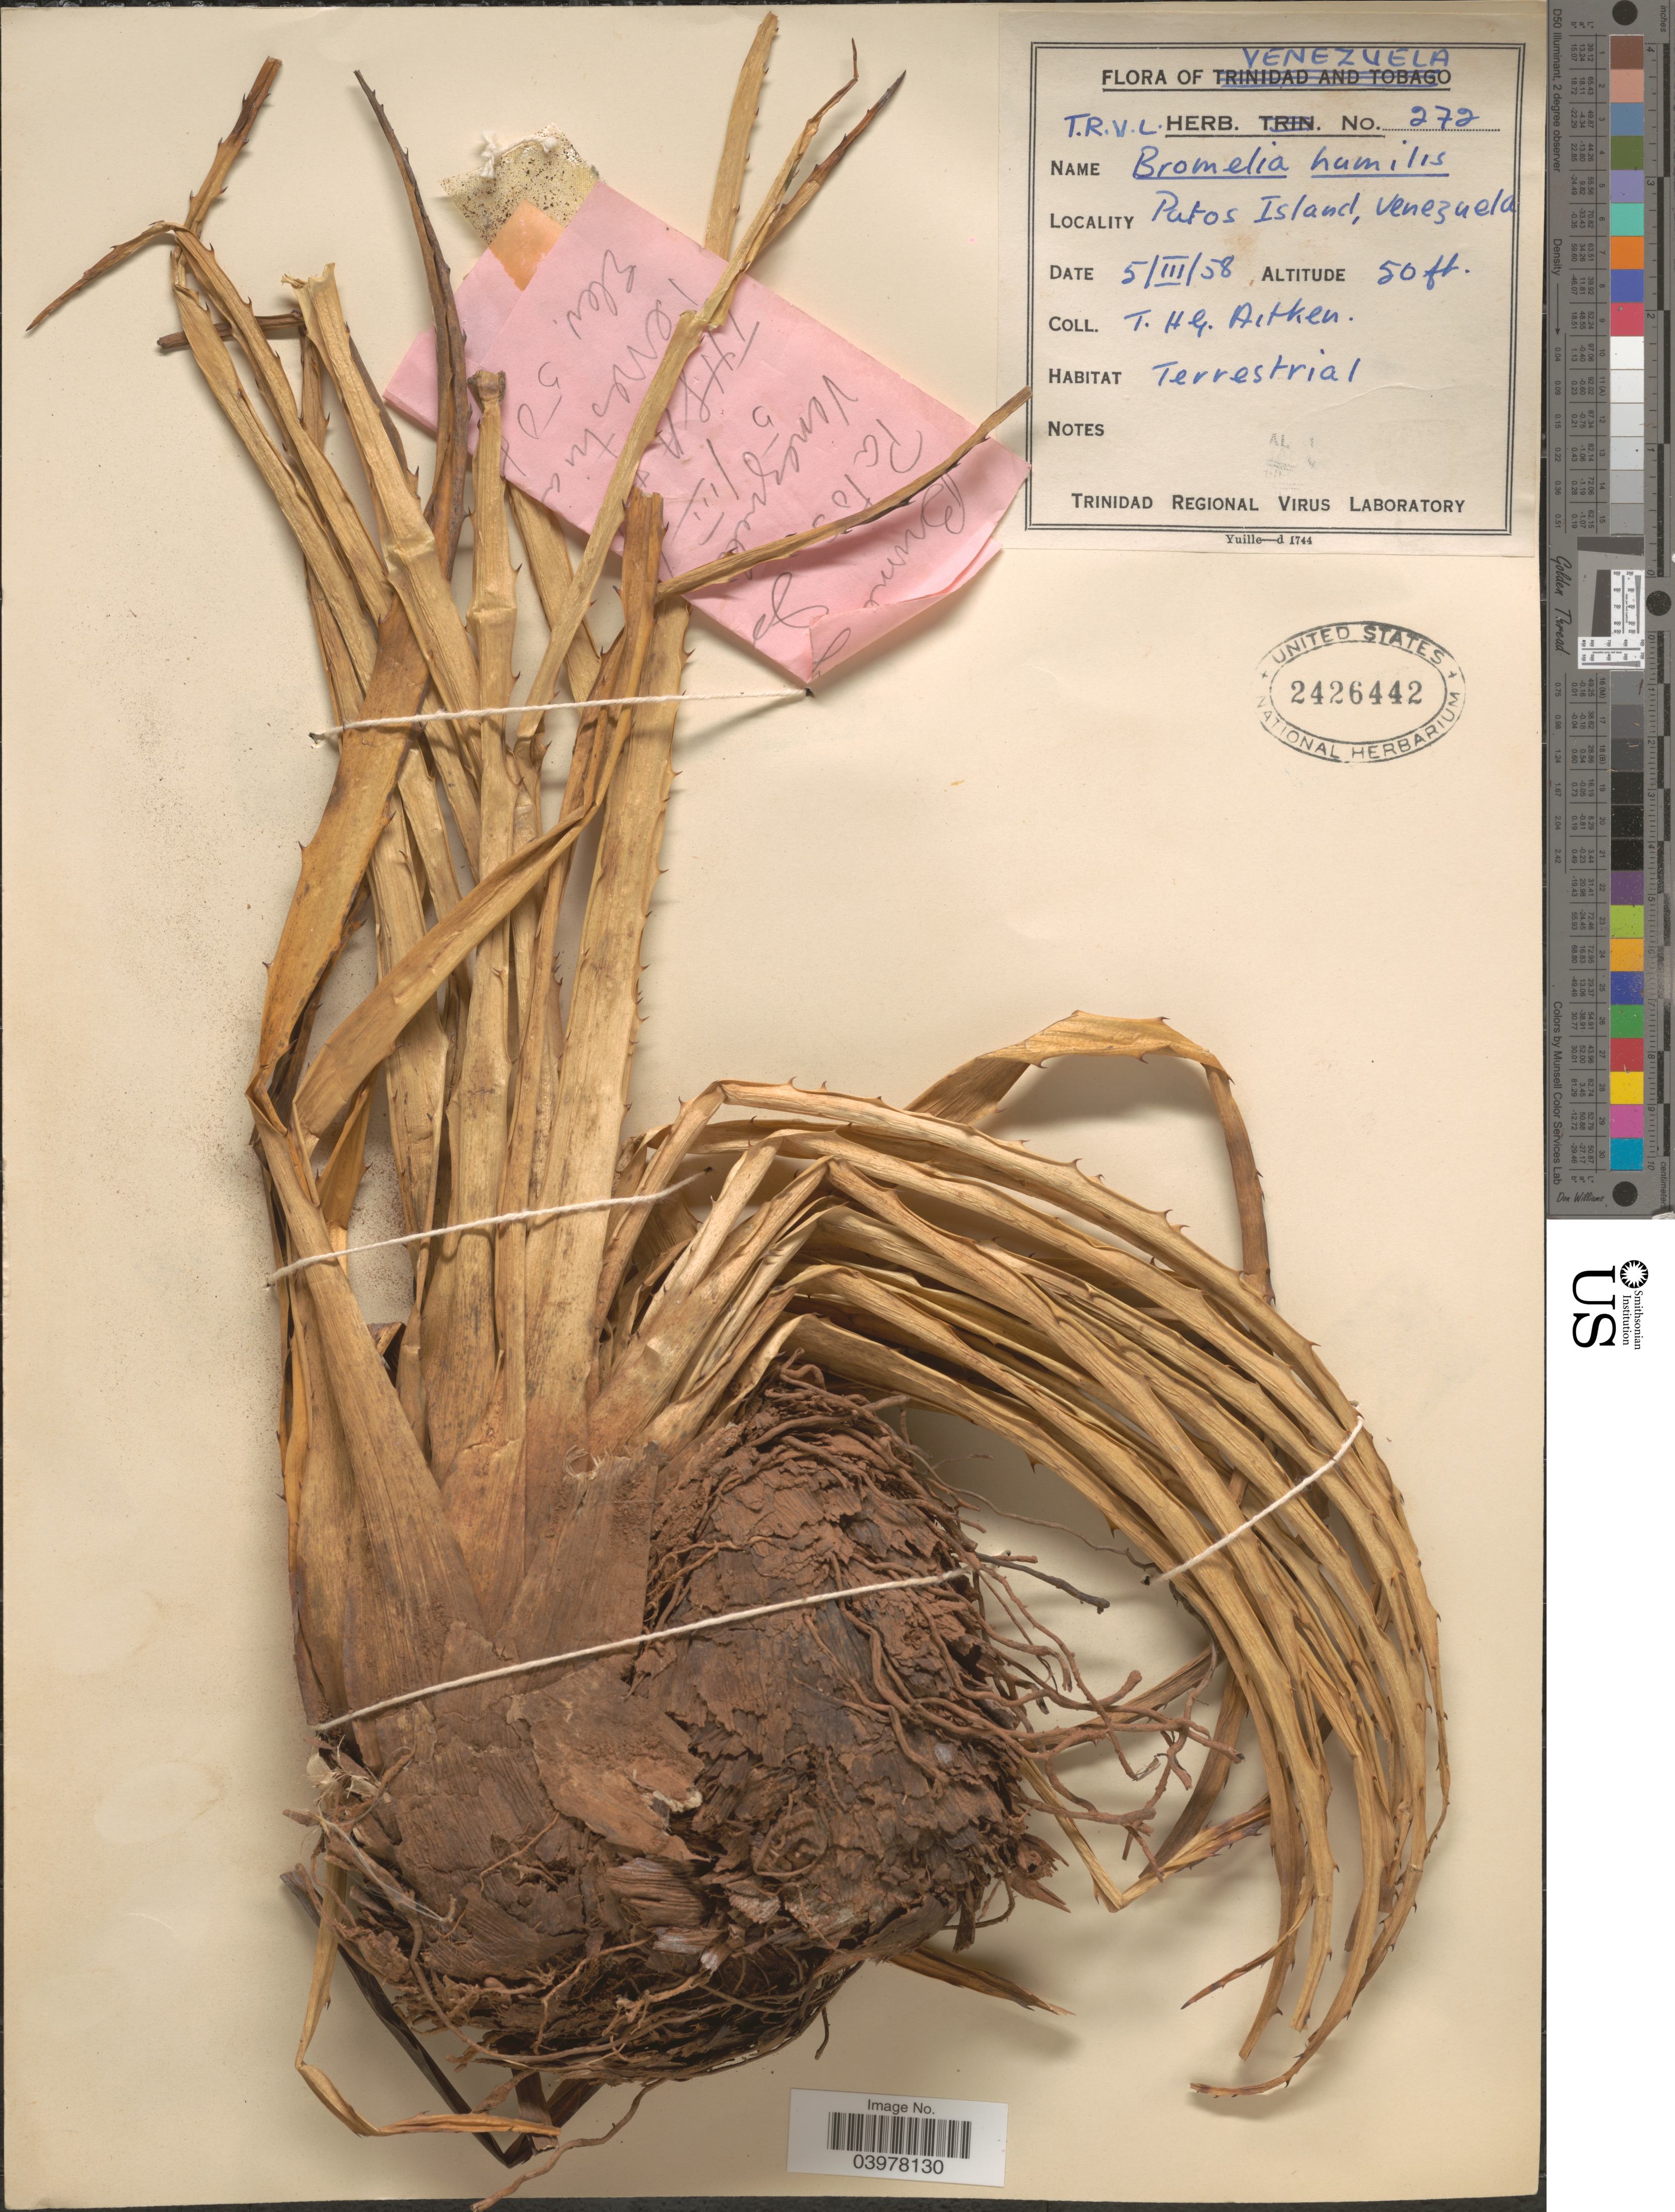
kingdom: Plantae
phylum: Tracheophyta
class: Liliopsida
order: Poales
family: Bromeliaceae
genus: Bromelia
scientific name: Bromelia humilis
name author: Jacq.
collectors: T. Aitken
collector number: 272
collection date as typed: Transcribed d/m/y: 5/3/58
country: Venezuela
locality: Patos Island.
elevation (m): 15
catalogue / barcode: US 2426442